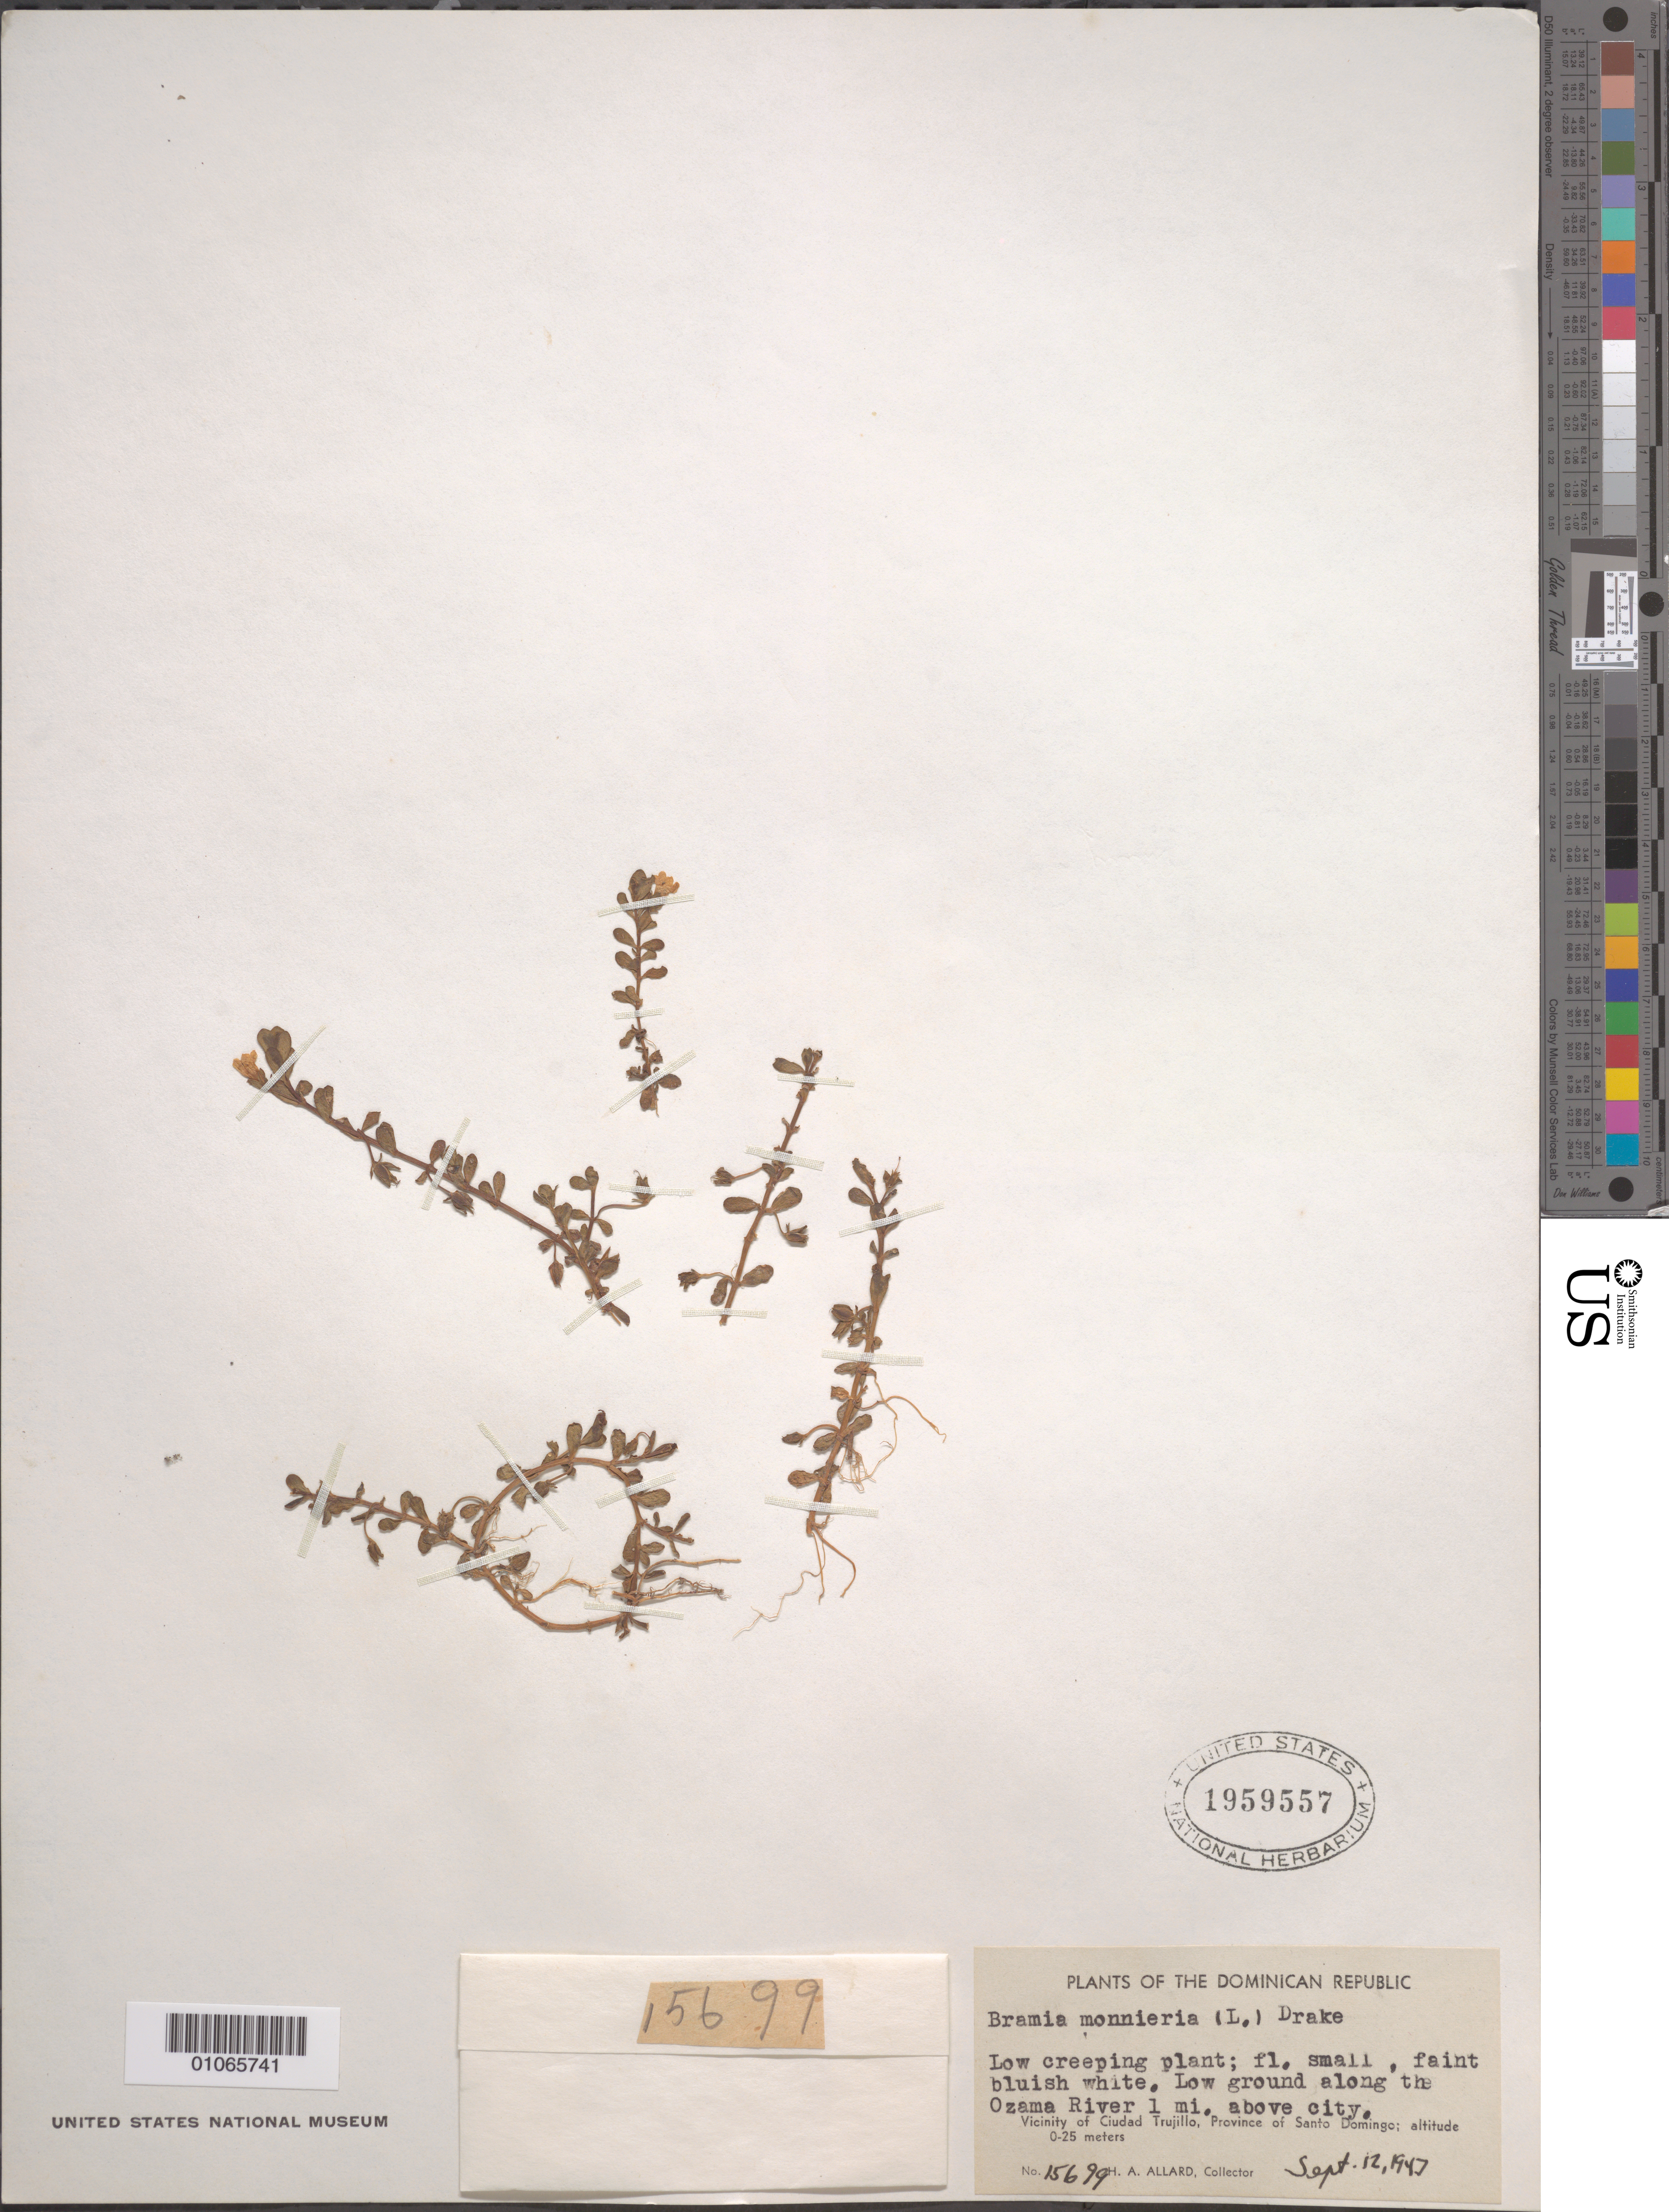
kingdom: Plantae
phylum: Tracheophyta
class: Magnoliopsida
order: Lamiales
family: Plantaginaceae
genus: Bacopa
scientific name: Bacopa monnieri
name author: (L.) Wettst.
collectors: H. A. Allard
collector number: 15699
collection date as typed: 12 Sep 1947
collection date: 1947-09-12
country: Dominican Republic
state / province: Santo Domingo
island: Hispaniola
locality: Vicinity of Ciudad Trujillo, province of Santo Domingo; Low ground along the Ozama River 1 mile above city.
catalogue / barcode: US 1959557